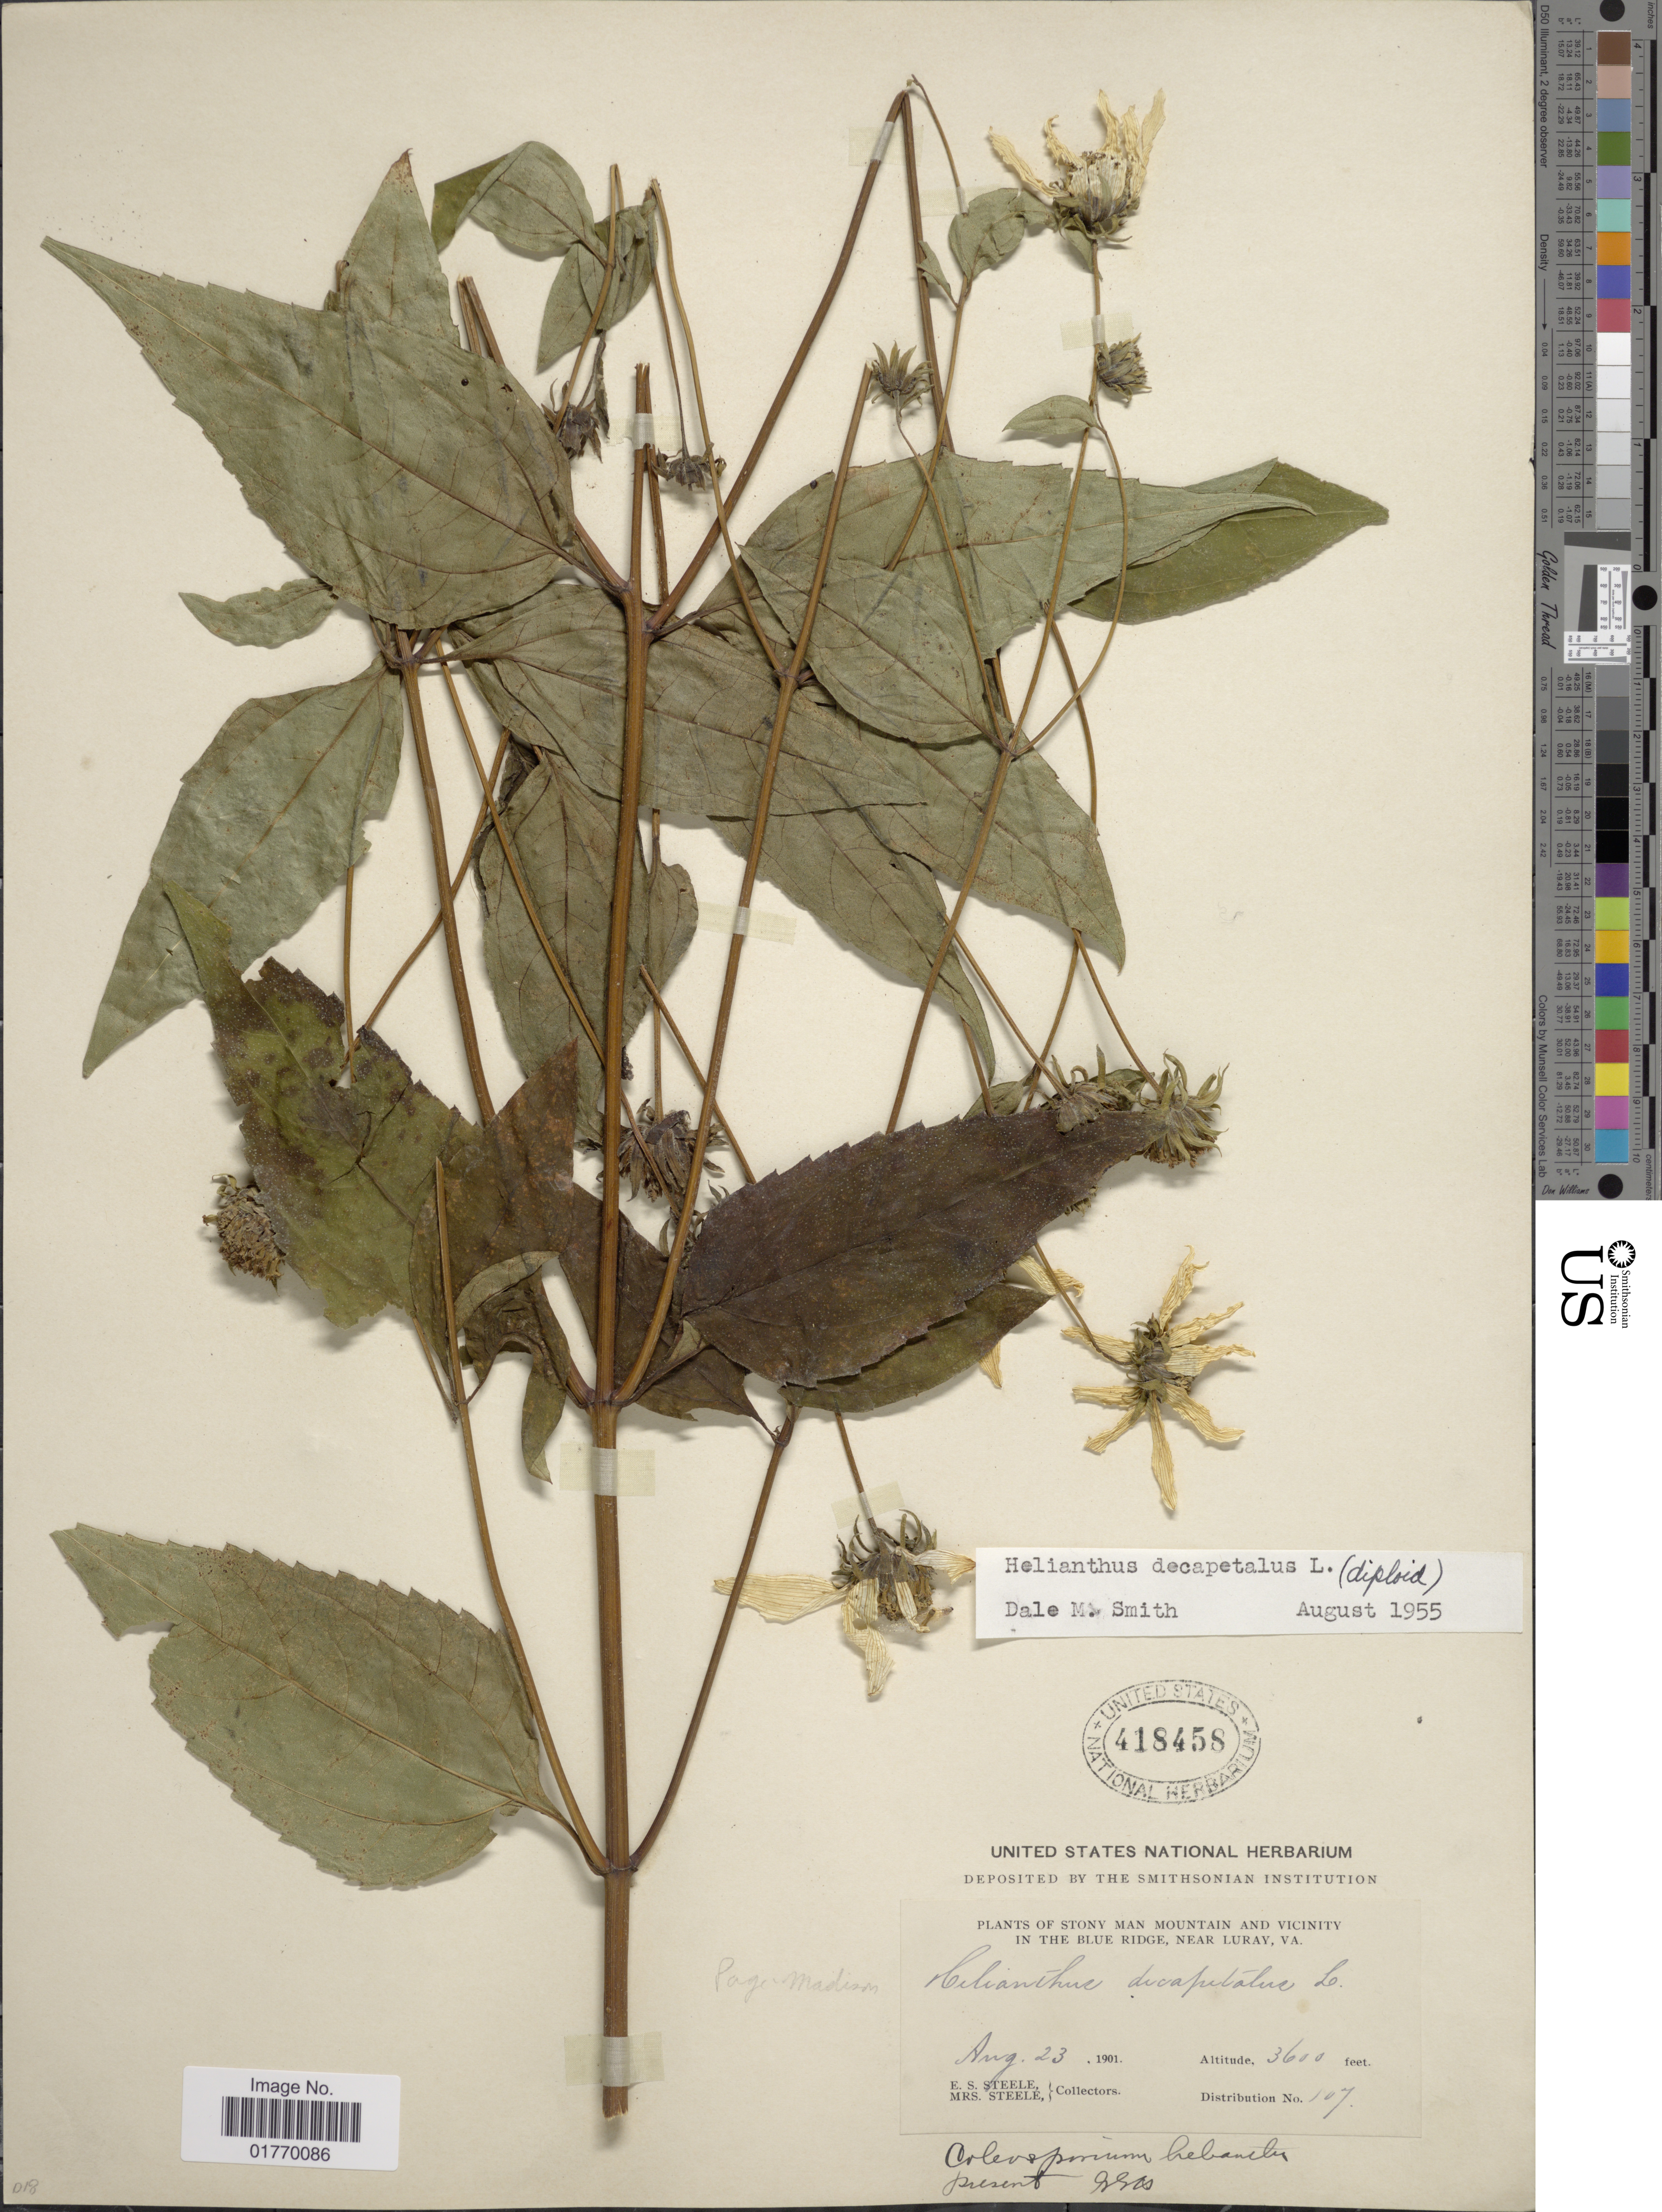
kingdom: Plantae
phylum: Tracheophyta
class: Magnoliopsida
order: Asterales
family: Asteraceae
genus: Helianthus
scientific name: Helianthus decapetalus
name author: L.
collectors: E. Steele & Mrs. E. S. Steele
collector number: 107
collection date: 1901-08-23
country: United States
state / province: Virginia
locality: Stony Man Mountain and Vicinity In the Blue Ridge, Near Luray, Va.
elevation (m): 1097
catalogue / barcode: US 418458